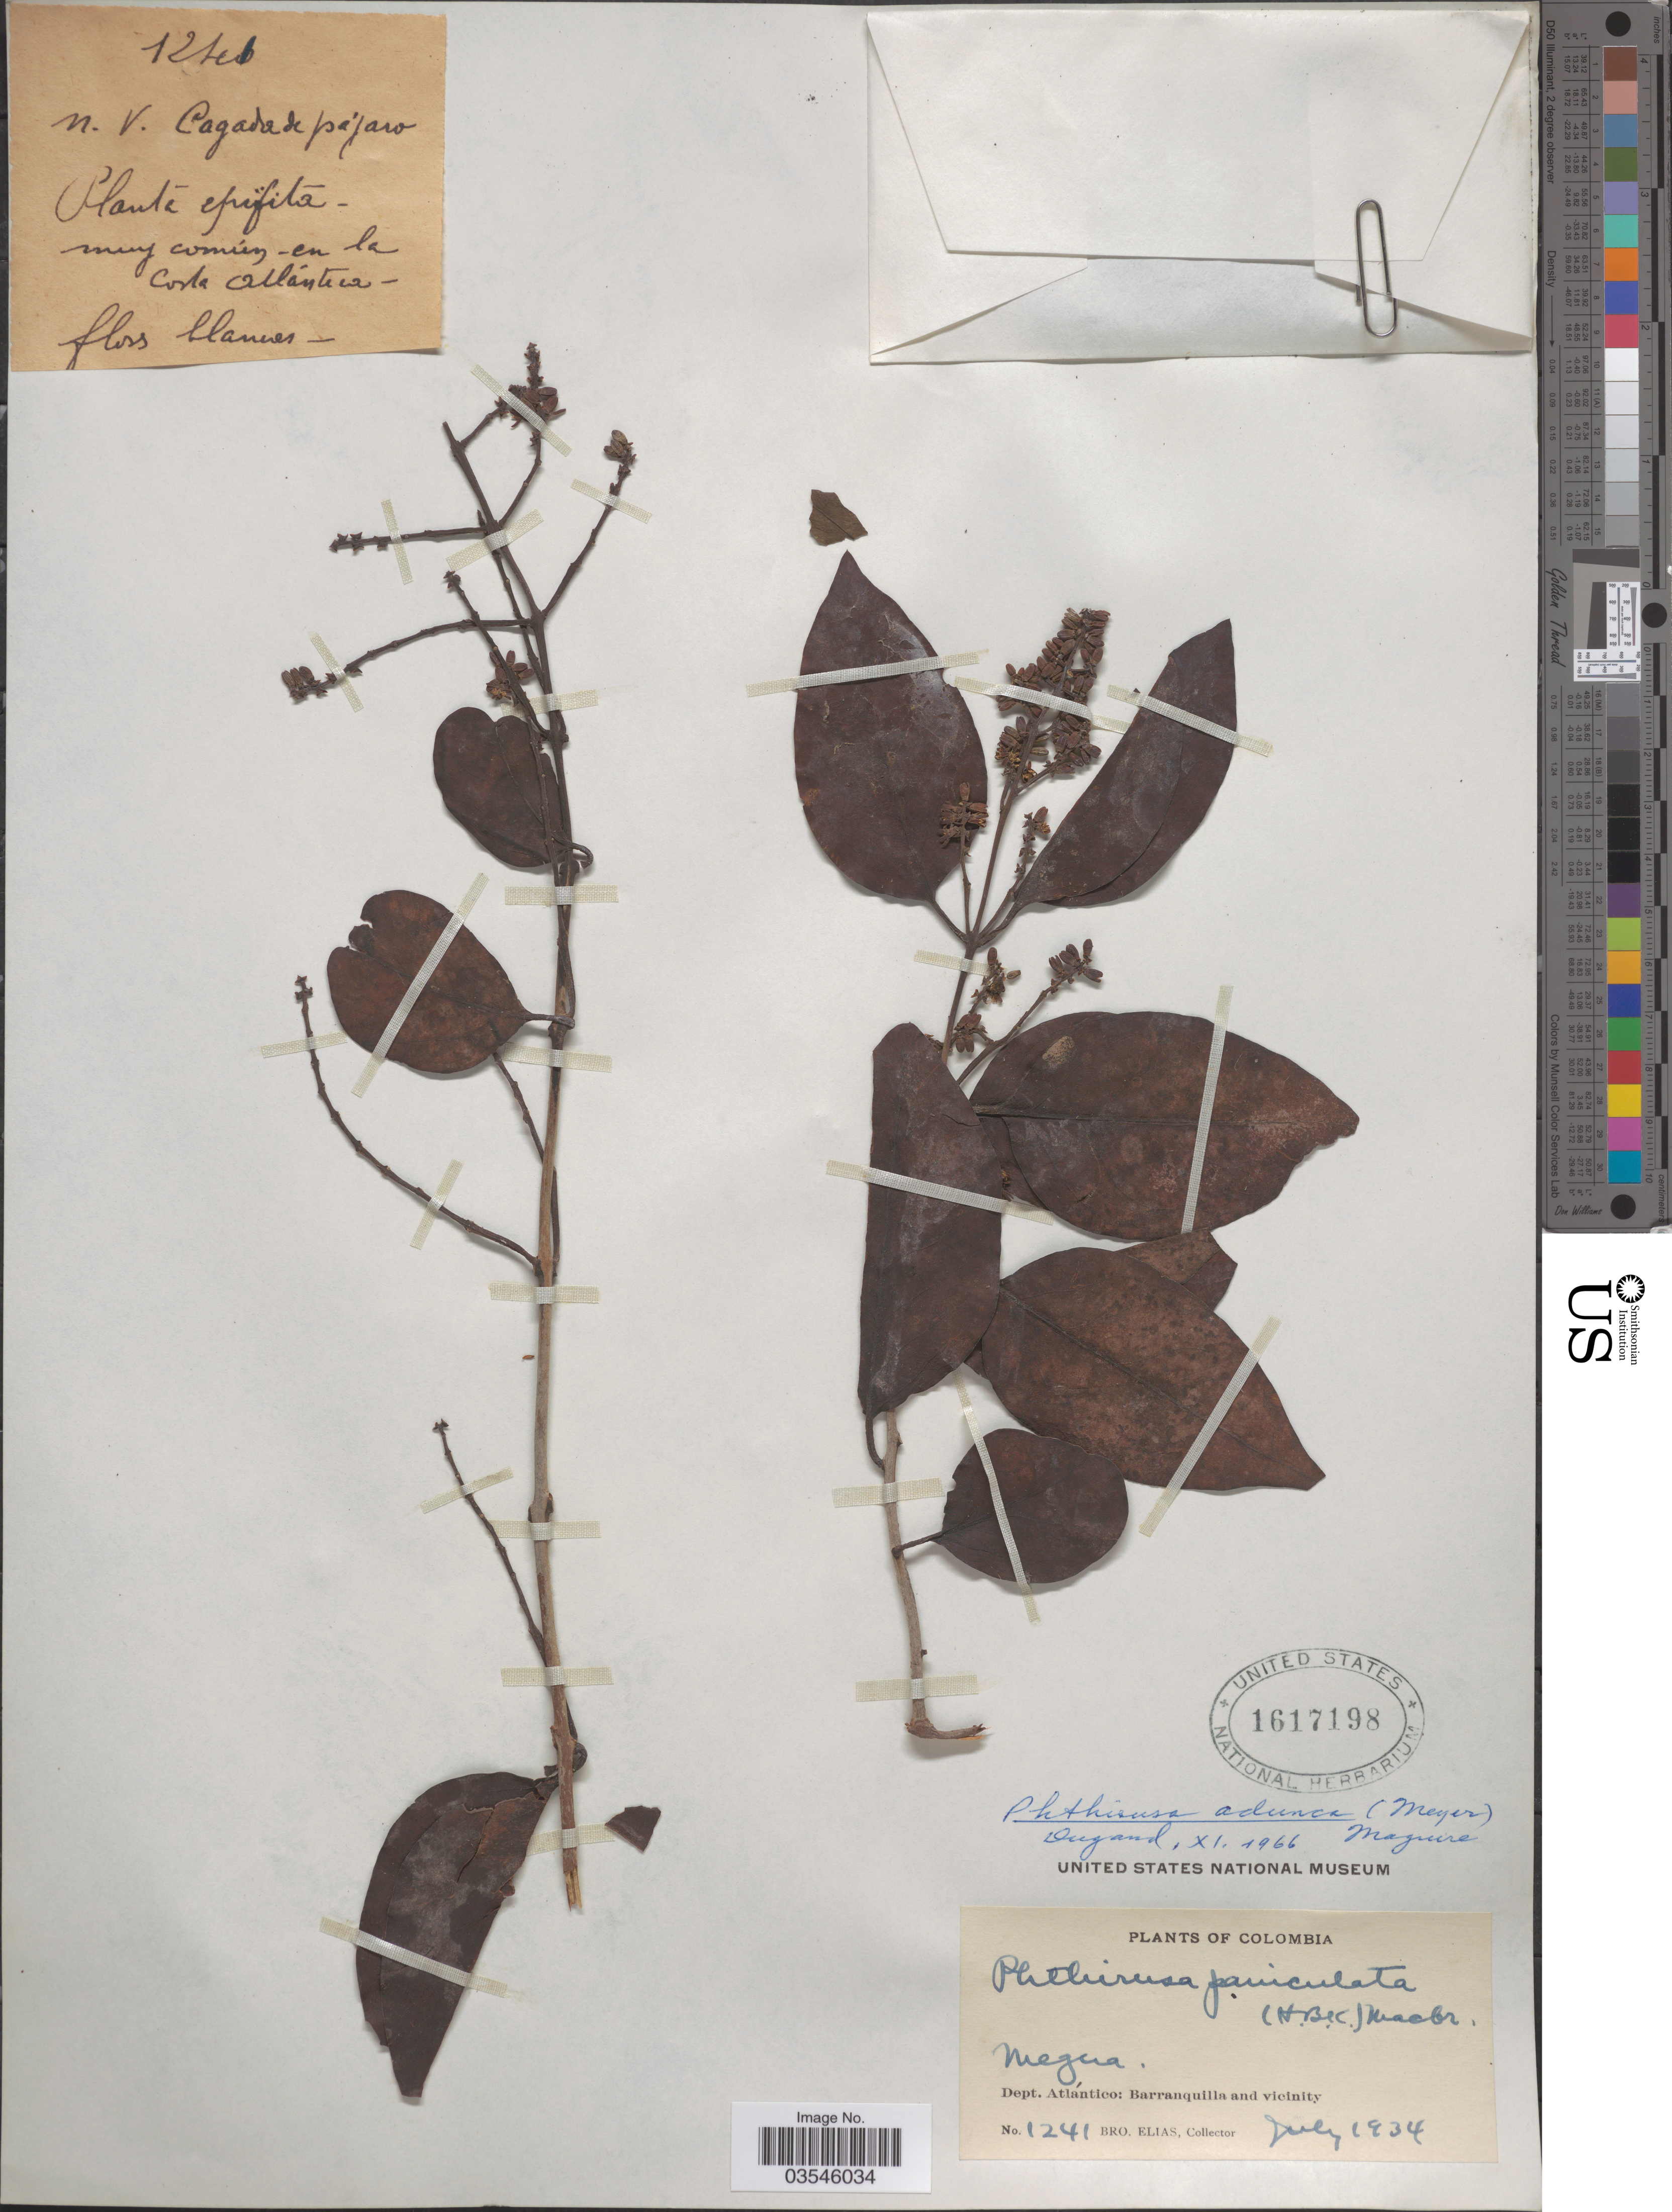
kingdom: Plantae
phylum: Tracheophyta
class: Magnoliopsida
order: Santalales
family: Loranthaceae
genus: Phthirusa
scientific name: Phthirusa adunca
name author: (G. Mey.) Maguire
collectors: Bro. Elias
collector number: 1241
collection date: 1934-07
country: Colombia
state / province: Atlántico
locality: Megua. Dept. Atlántico: Barranquilla and vicinity.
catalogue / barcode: US 1617198